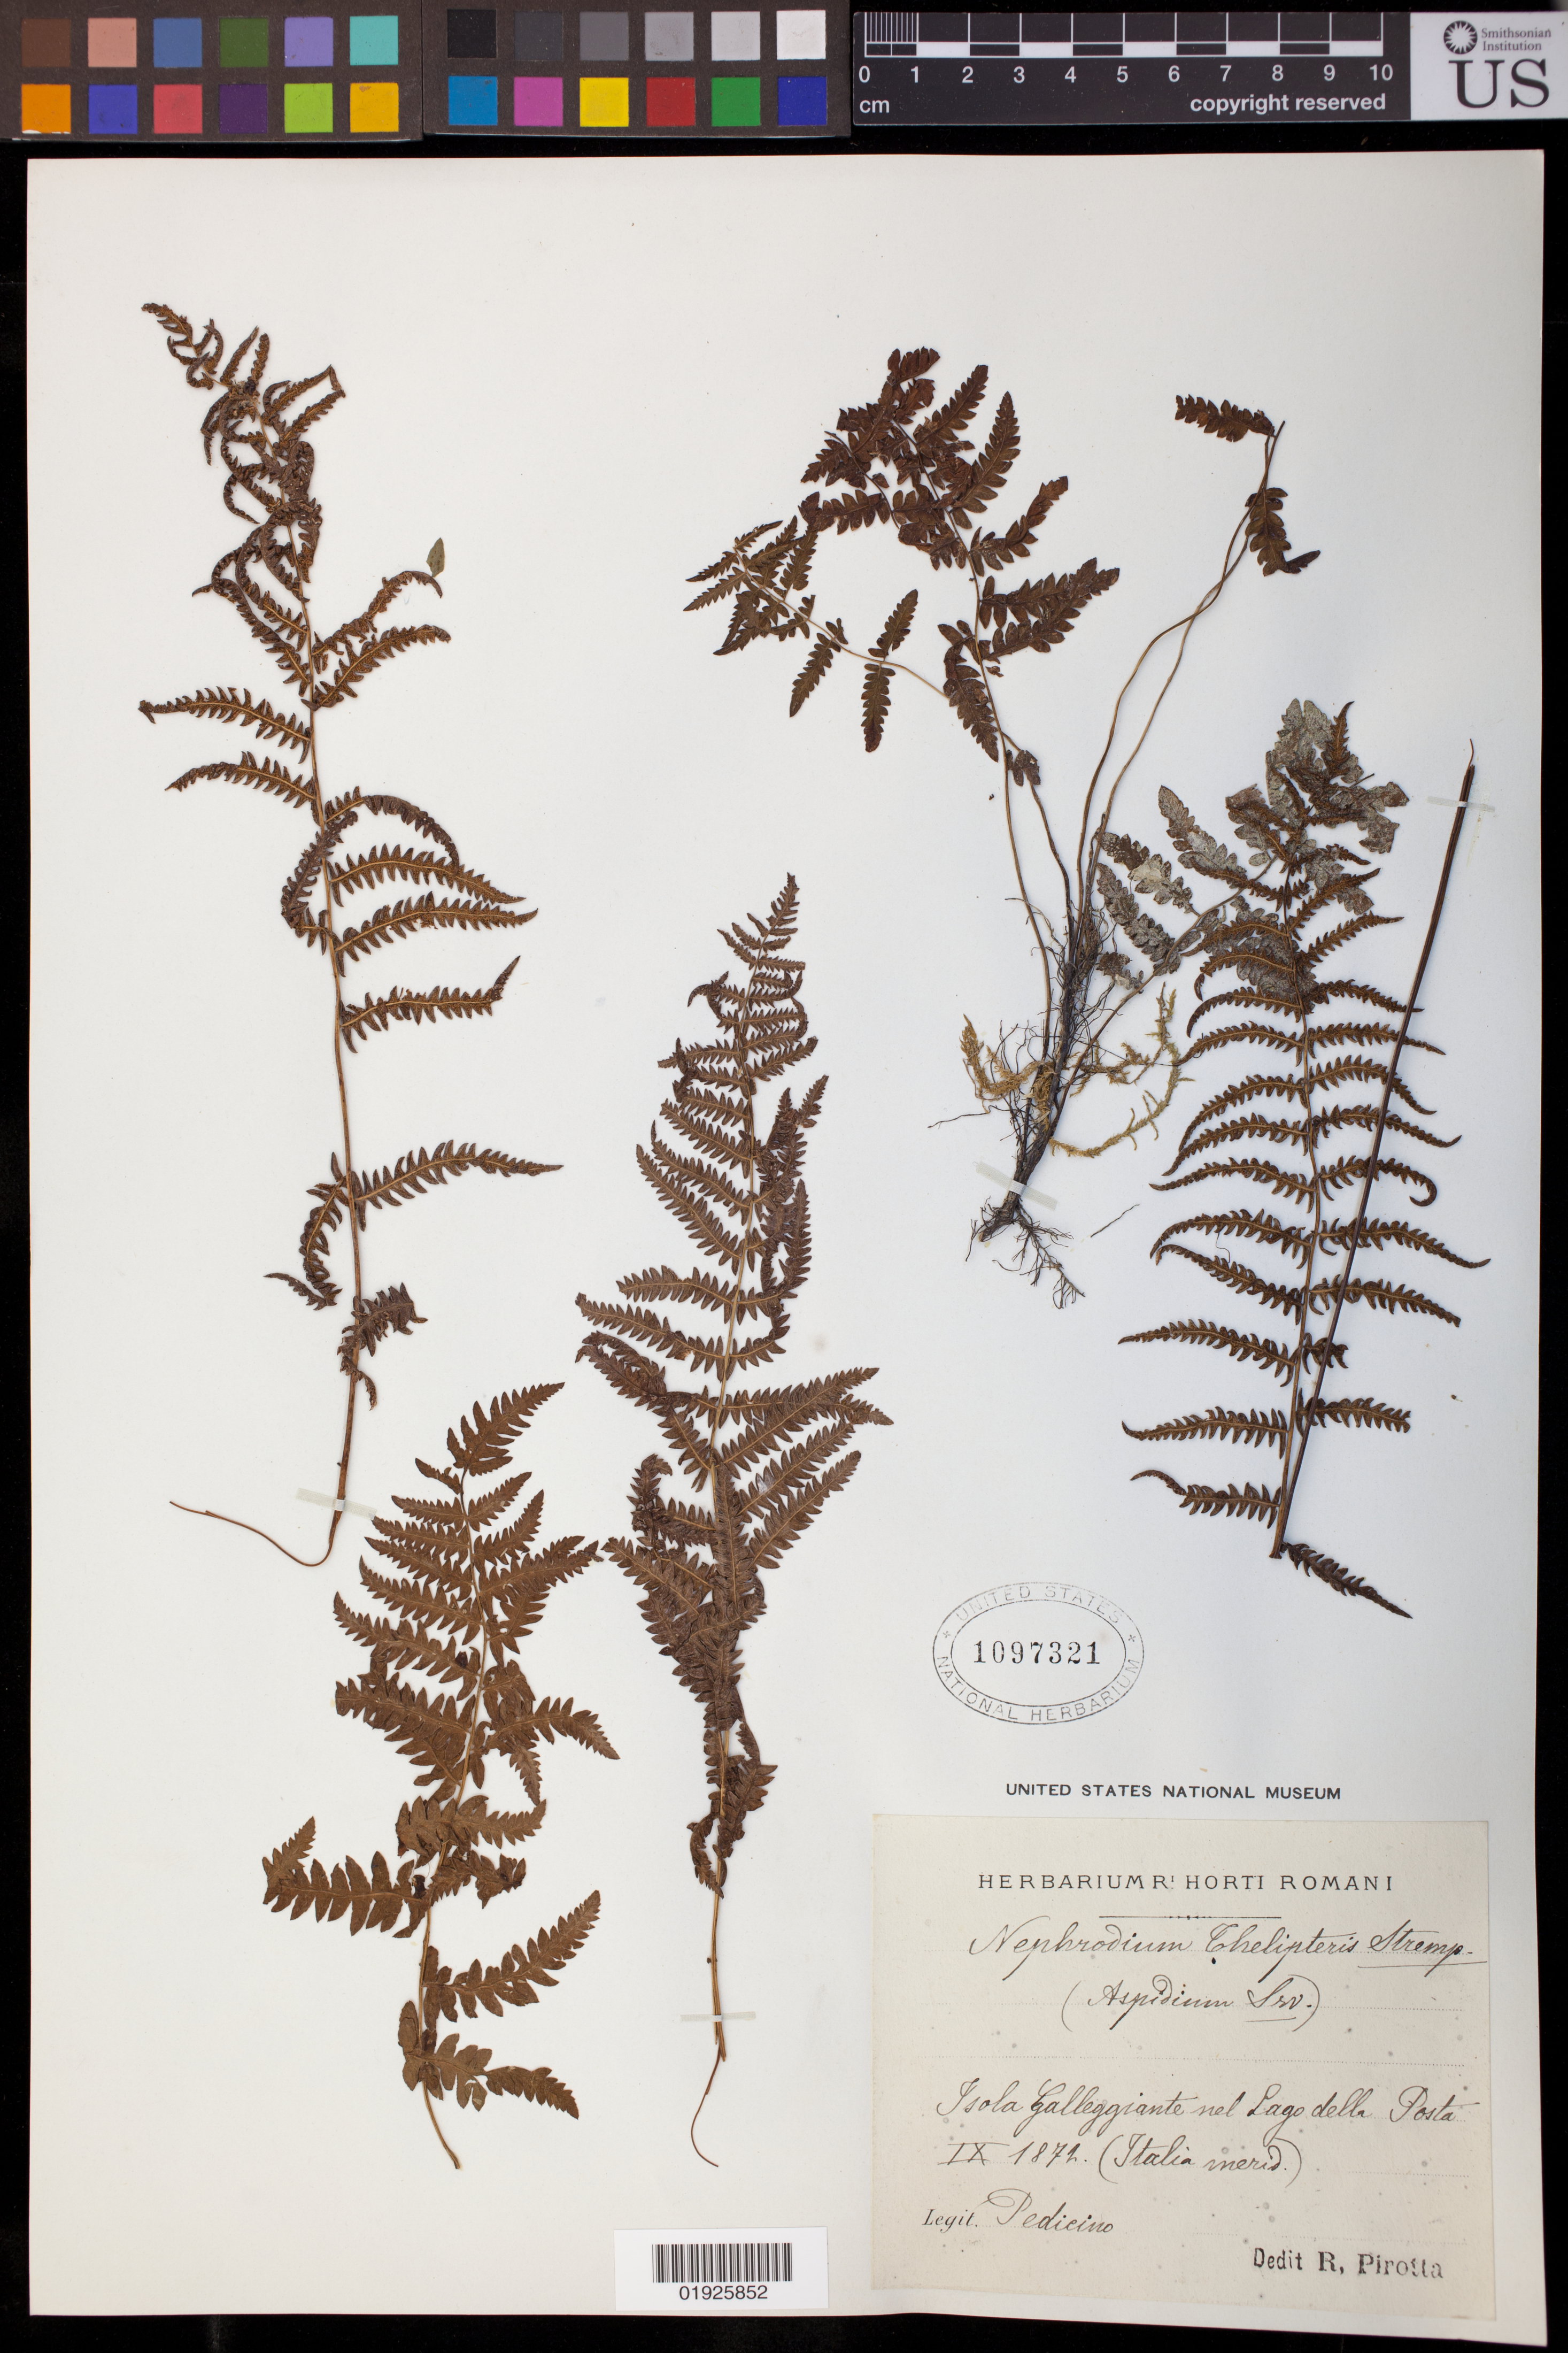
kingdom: Plantae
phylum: Tracheophyta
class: Polypodiopsida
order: Polypodiales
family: Thelypteridaceae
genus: Thelypteris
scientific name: Thelypteris palustris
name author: (Salisb.) Schott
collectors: Pedicino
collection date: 1872-09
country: Italy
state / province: Lazio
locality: Isola Galleggiante nel Lago della Posta.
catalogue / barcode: US 1097321